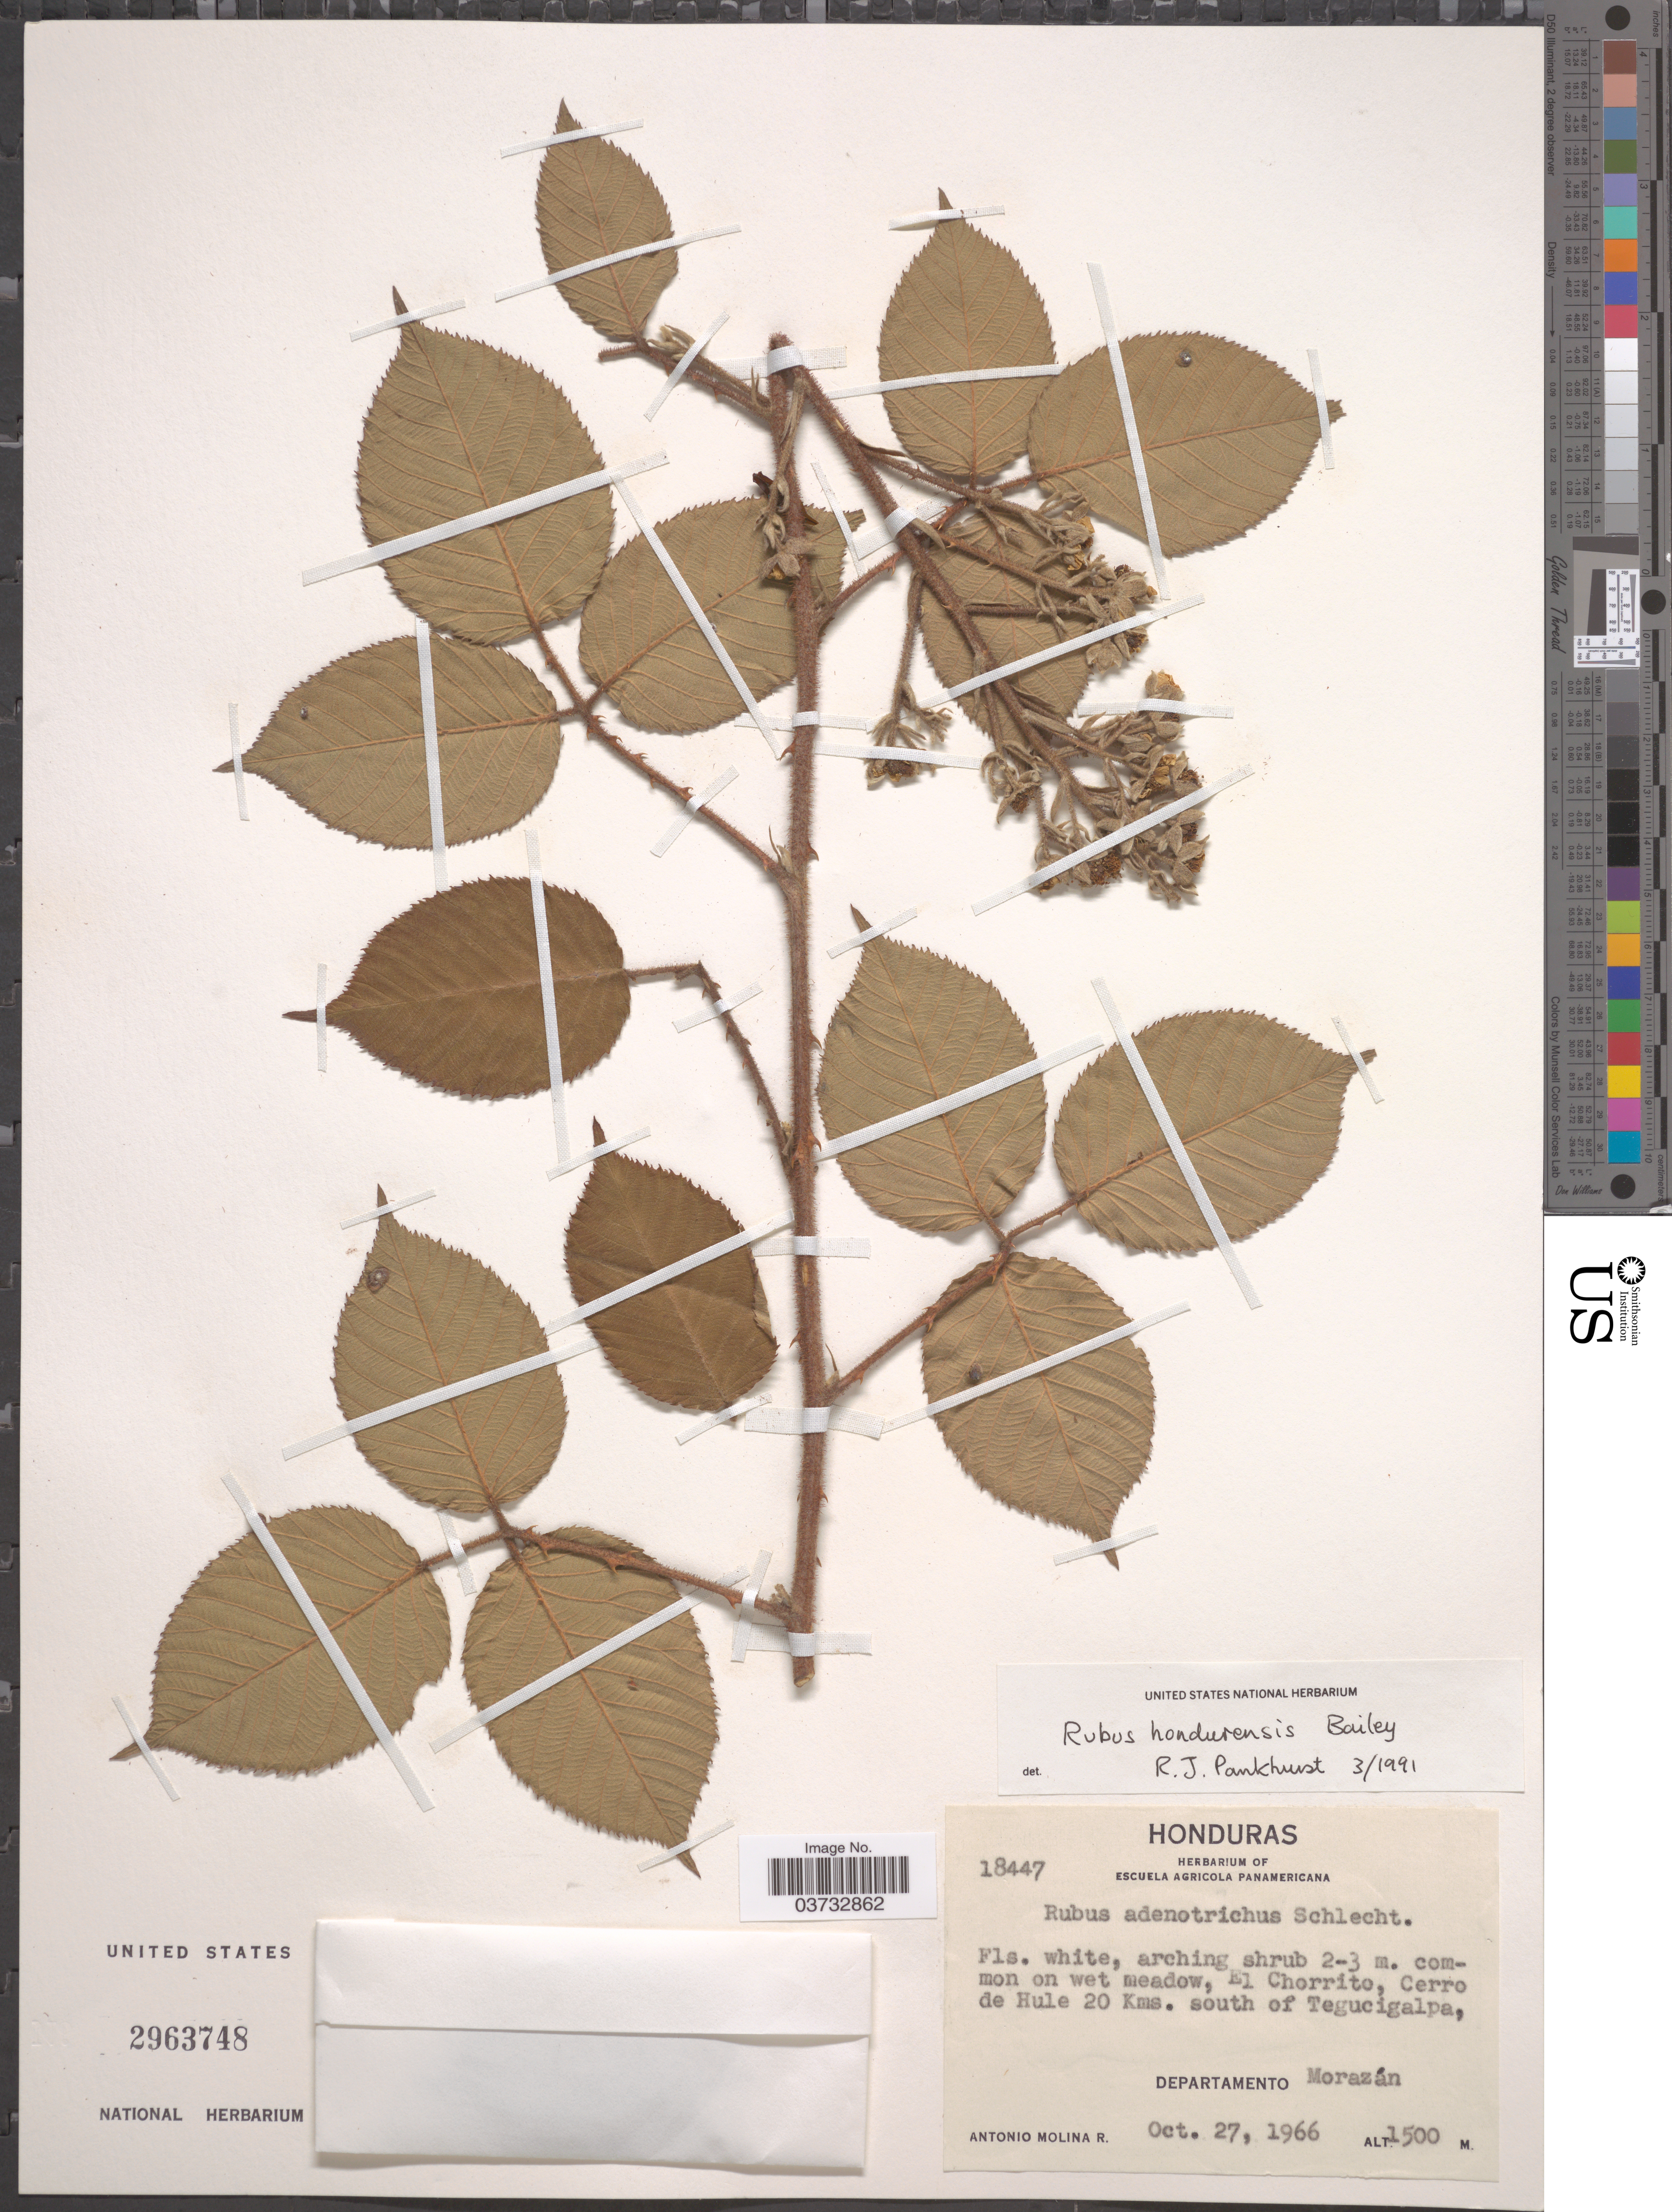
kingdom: Plantae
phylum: Tracheophyta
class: Magnoliopsida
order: Rosales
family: Rosaceae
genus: Rubus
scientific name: Rubus hondurensis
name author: L.H. Bailey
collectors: A. Molina R.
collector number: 18447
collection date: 1966-10-27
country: Honduras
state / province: Fco. Morazán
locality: On wet meadow, El Chorrito, Cerro de Hule 20 Kms. south of Tegucigalpa, Departamento Morazán.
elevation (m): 1500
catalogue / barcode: US 2963748